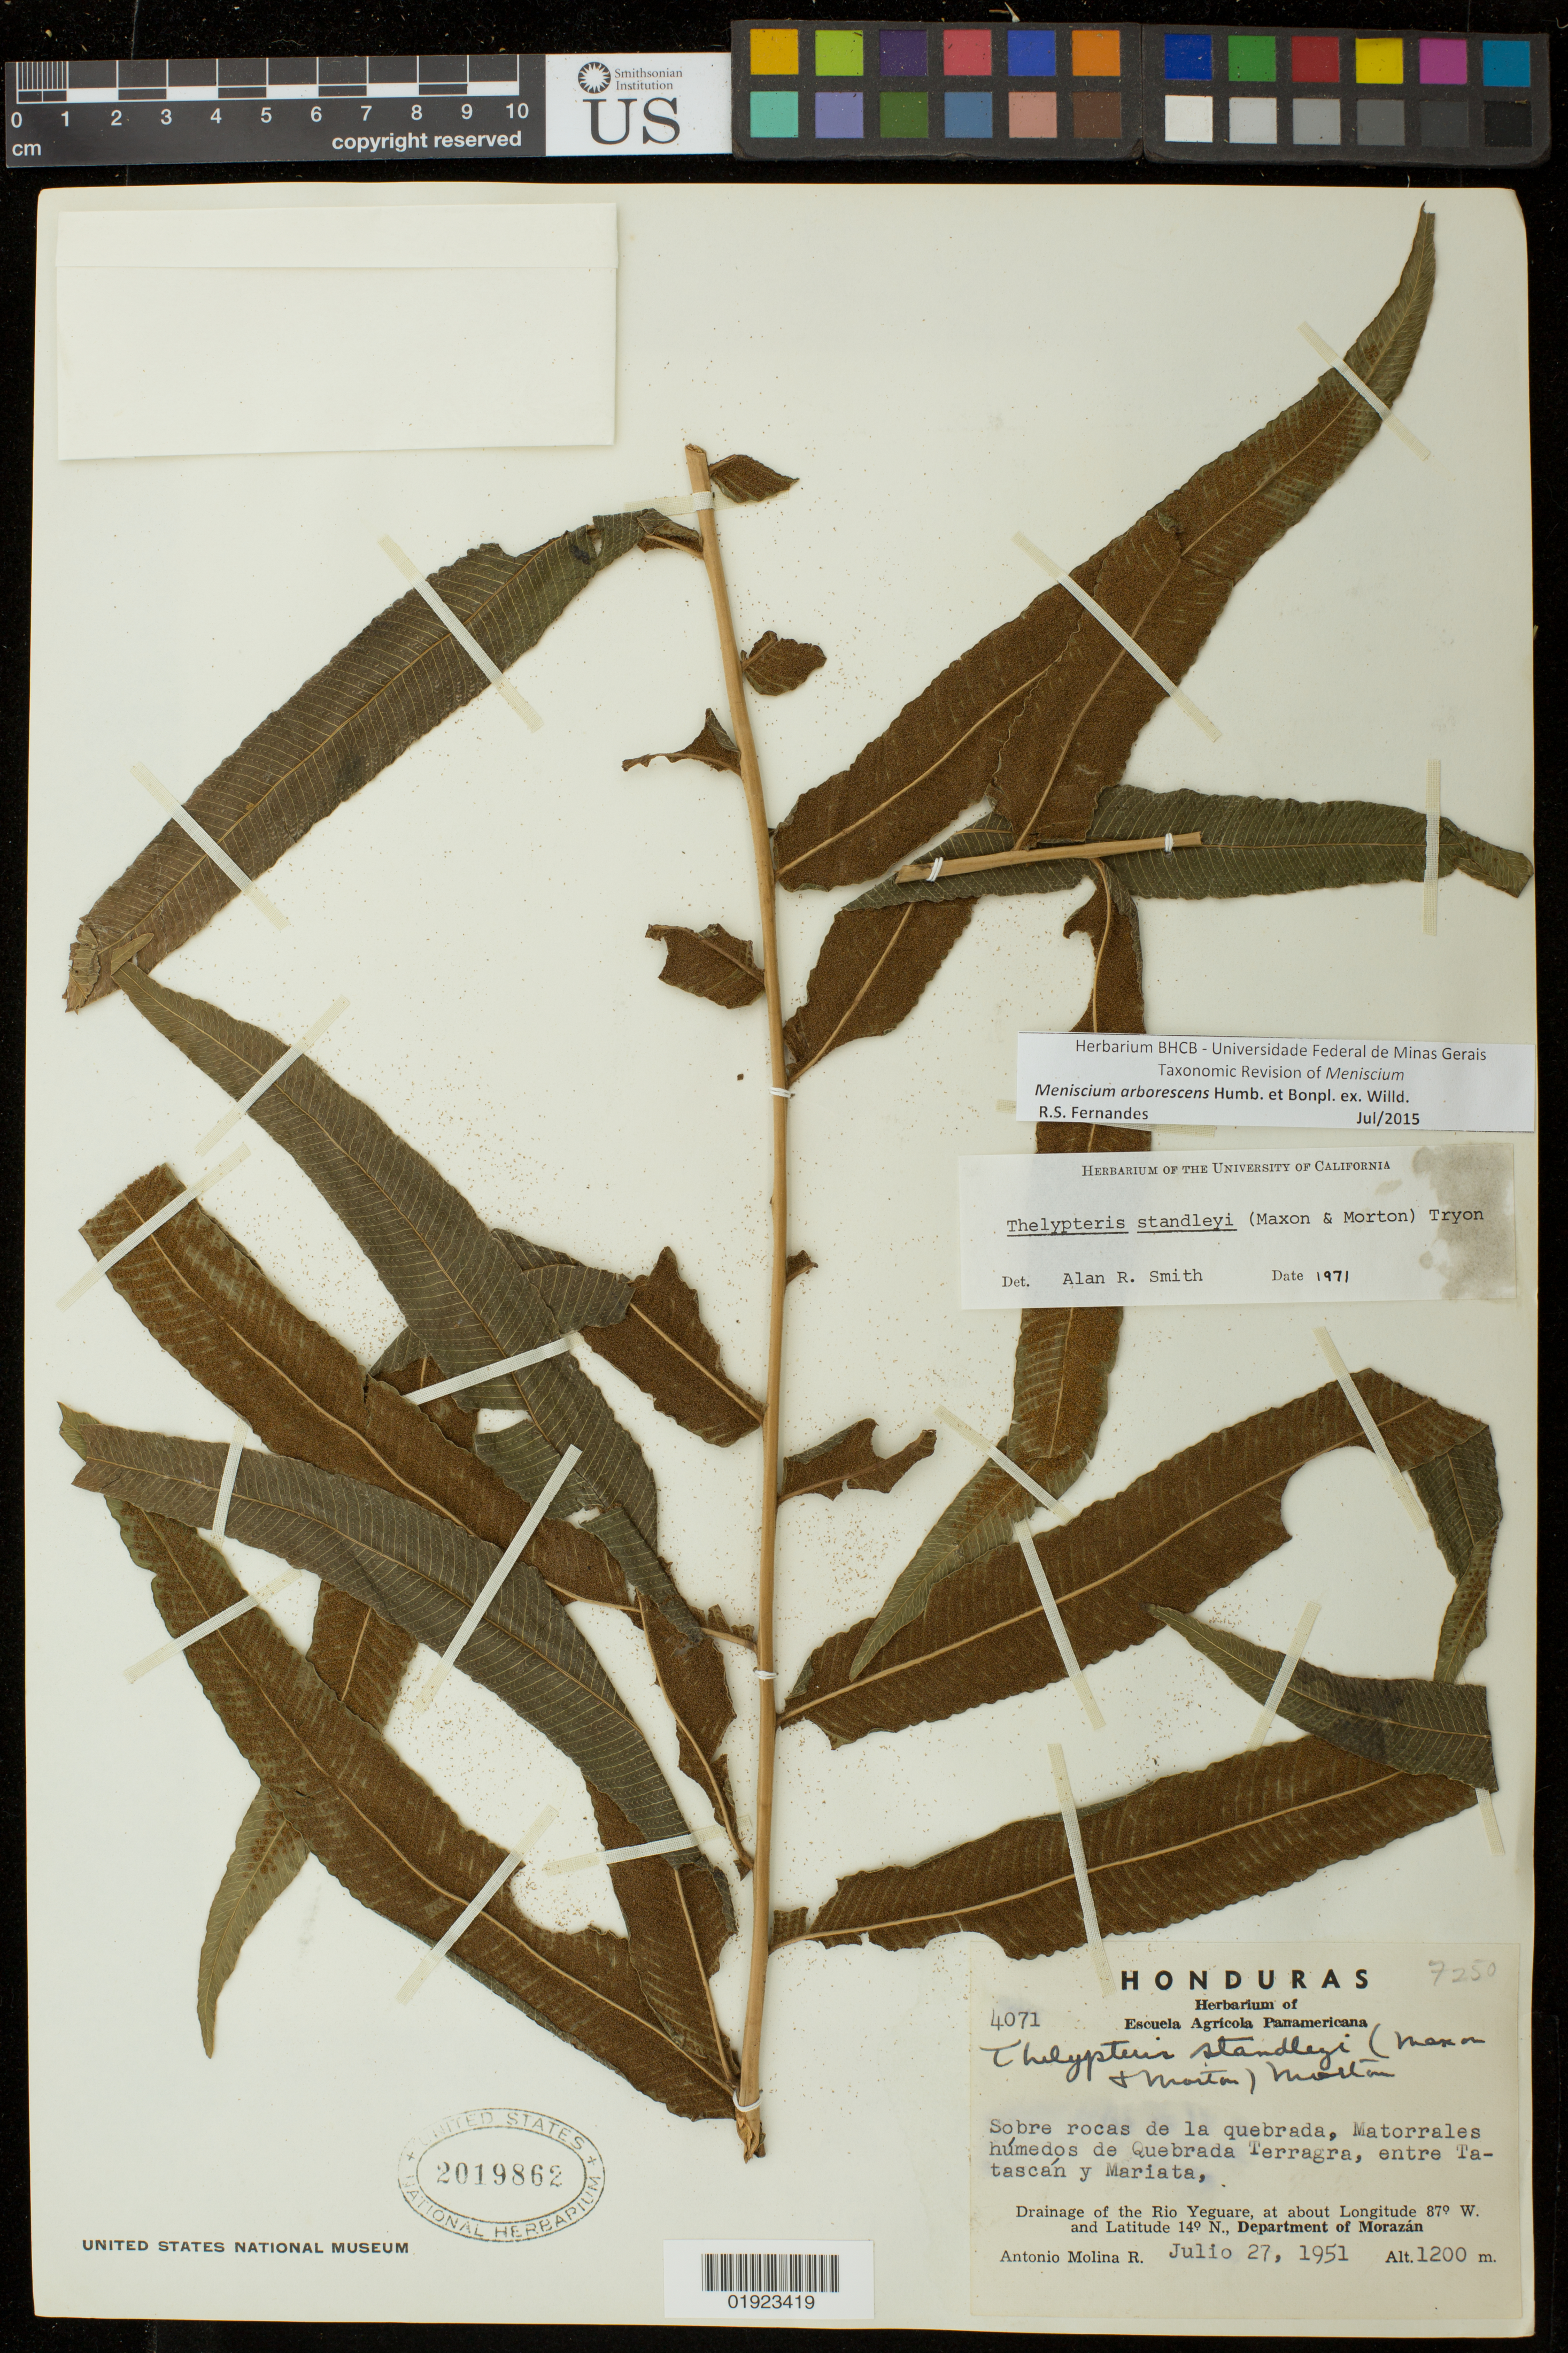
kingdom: Plantae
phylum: Tracheophyta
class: Polypodiopsida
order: Polypodiales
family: Thelypteridaceae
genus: Meniscium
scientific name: Meniscium arborescens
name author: Humb. & Bonpl. ex Willd.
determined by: Fernandes, R. S.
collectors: A. Molina R.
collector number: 4071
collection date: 1951-07-27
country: Honduras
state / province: Fco. Morazán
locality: Quebrada Terragra, entre Tatascan y Mariata. Drainage of the Rio Yeguare.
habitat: Sobre rocas de la quebrada, matorrales humedos.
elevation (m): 1200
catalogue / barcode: US 2019862